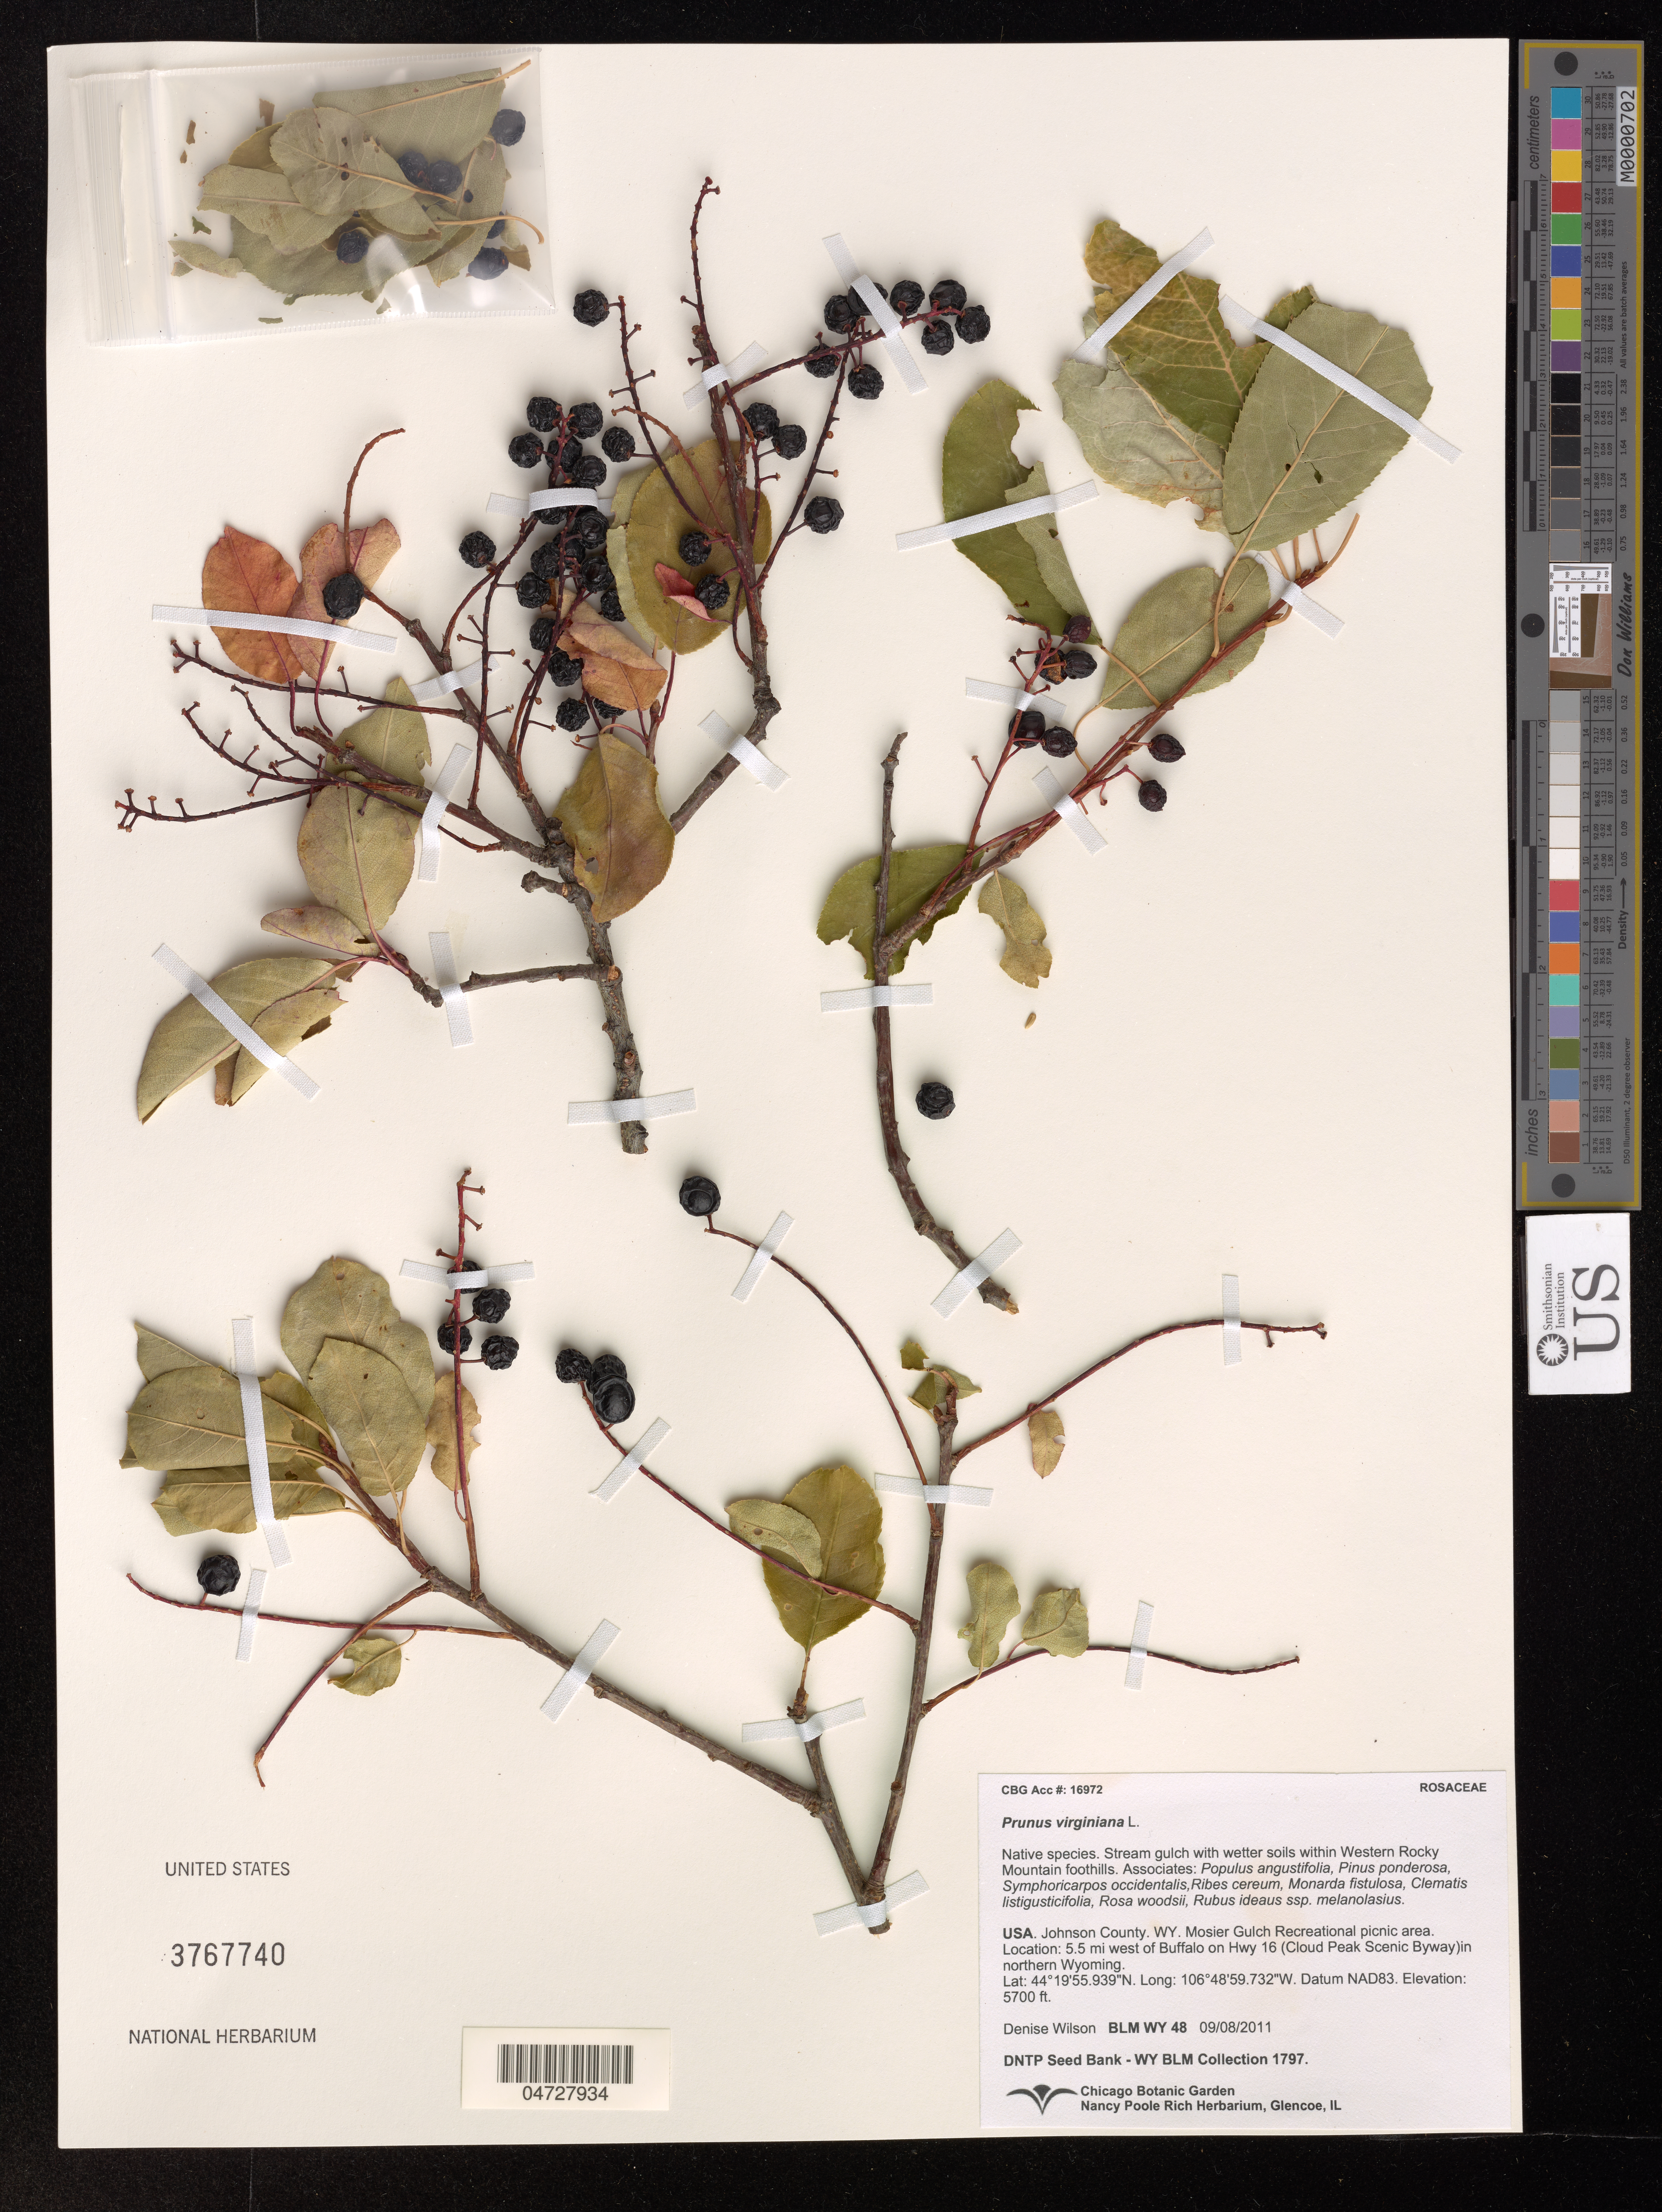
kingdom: Plantae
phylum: Tracheophyta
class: Magnoliopsida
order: Rosales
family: Rosaceae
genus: Prunus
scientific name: Prunus virginiana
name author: L.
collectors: D. Wilson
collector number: BLM WY 48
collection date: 2011-09-08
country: United States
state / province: Wyoming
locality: Johnson County. 5.5 mi west of Buffalo on Hwy 16. in northern Wyoming.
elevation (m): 1737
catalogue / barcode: US 3767740